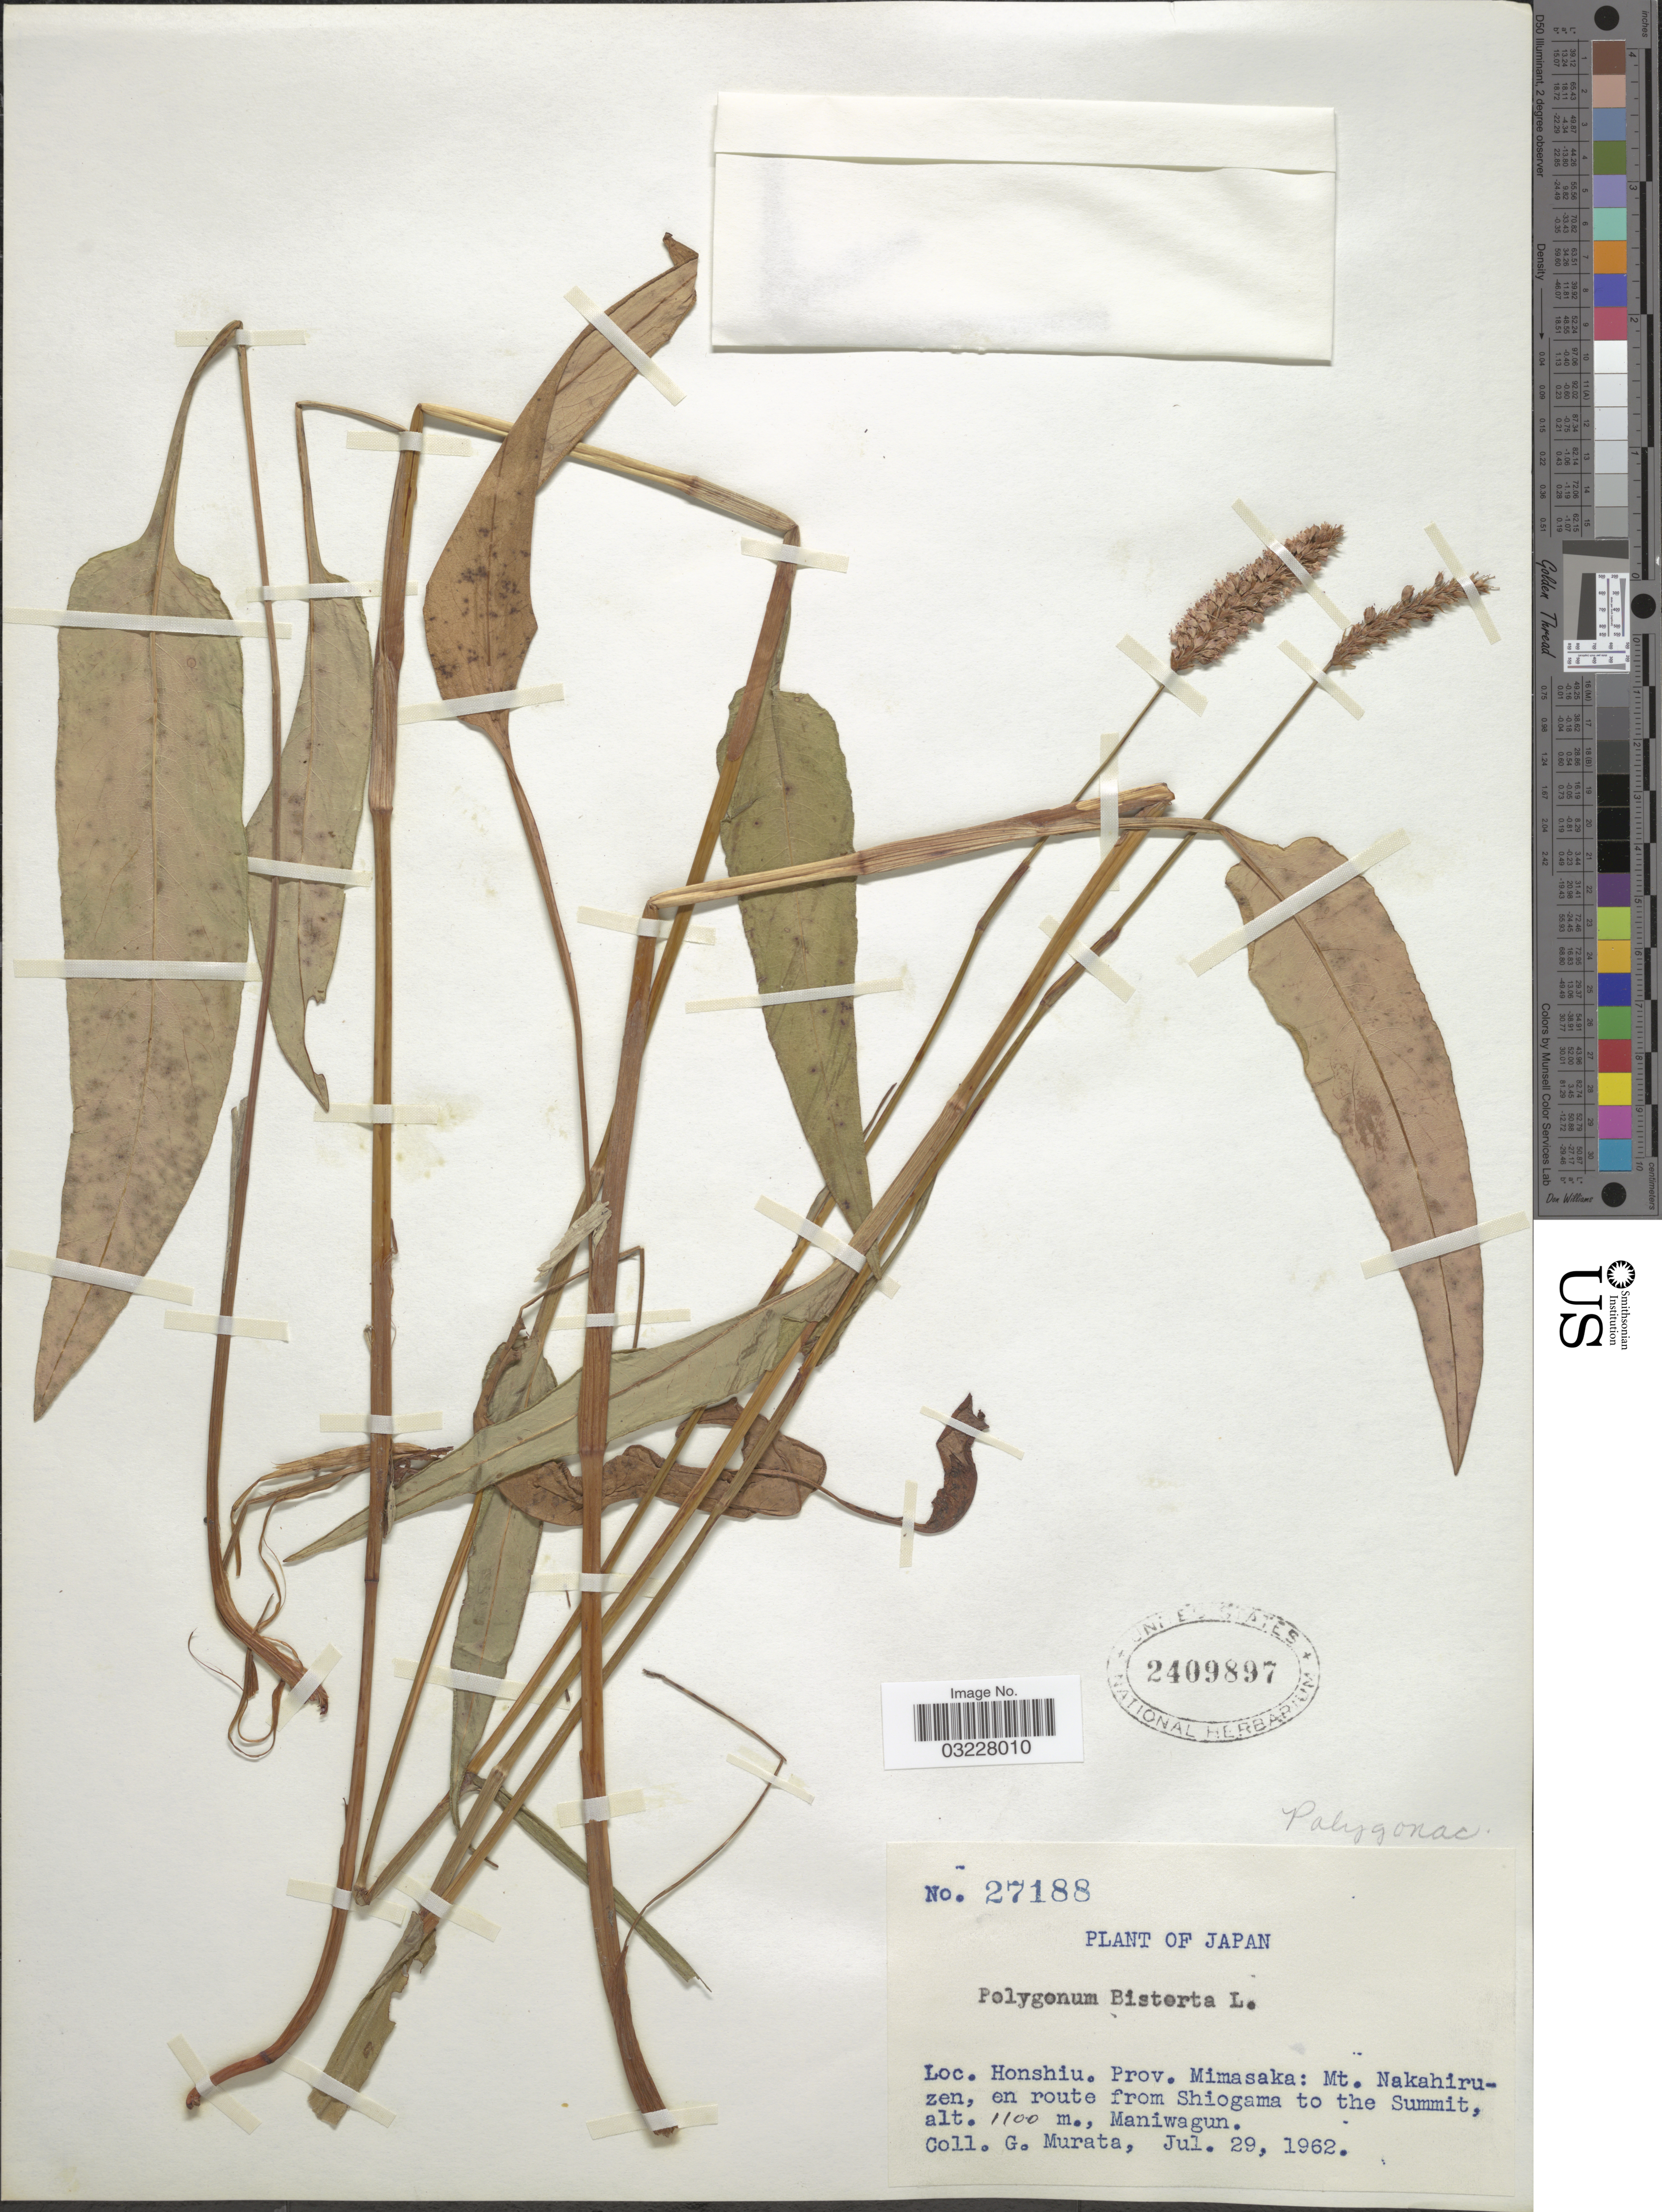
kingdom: Plantae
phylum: Tracheophyta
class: Magnoliopsida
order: Caryophyllales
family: Polygonaceae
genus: Bistorta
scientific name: Bistorta officinalis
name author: Delarbre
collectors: G. Murata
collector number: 27188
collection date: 1962-07-29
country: Japan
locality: Honshiu. Prov. Mimasaka: Mt. Nakahiruzen, en route from Shiogama to the Summit. Maniwagun.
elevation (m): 1100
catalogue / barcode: US 2409897